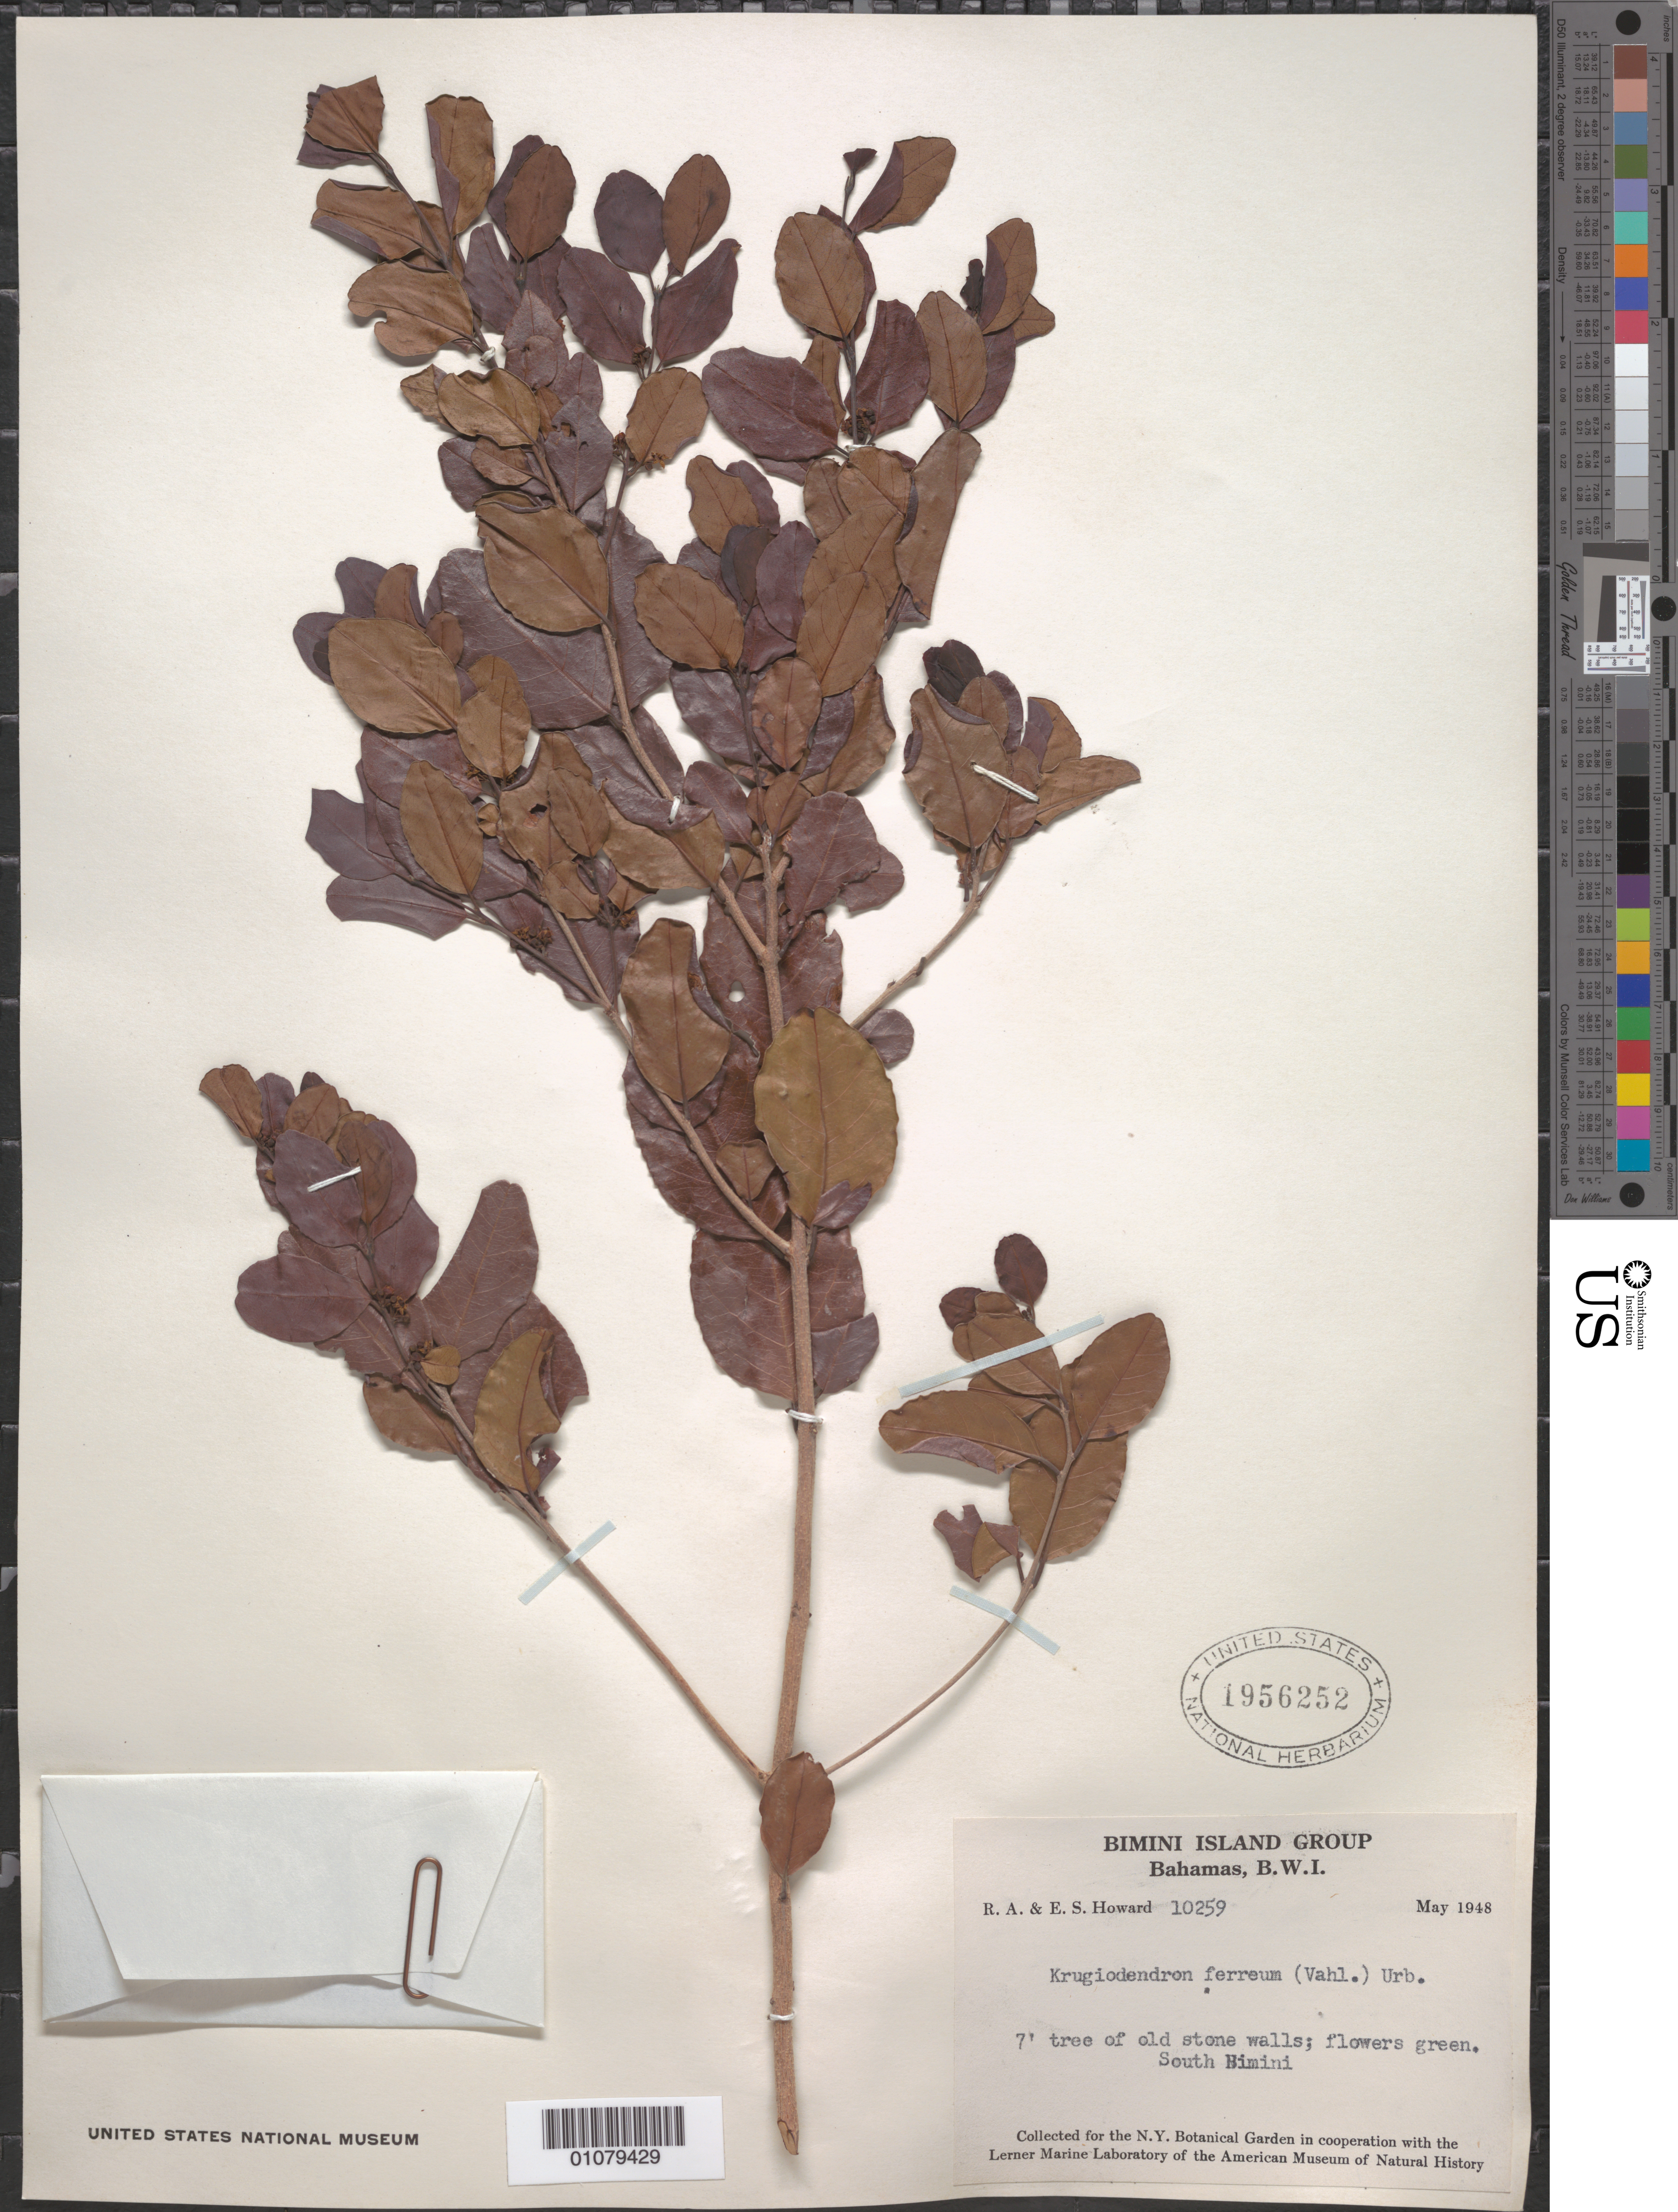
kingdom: Plantae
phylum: Tracheophyta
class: Magnoliopsida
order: Rosales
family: Rhamnaceae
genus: Krugiodendron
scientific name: Krugiodendron ferreum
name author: (Vahl) Urb.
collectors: R. A. Howard & E. S. Howard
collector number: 10259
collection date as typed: May 1948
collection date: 1948-05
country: Bahamas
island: Bimini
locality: South Bimini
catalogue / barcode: US 1956252